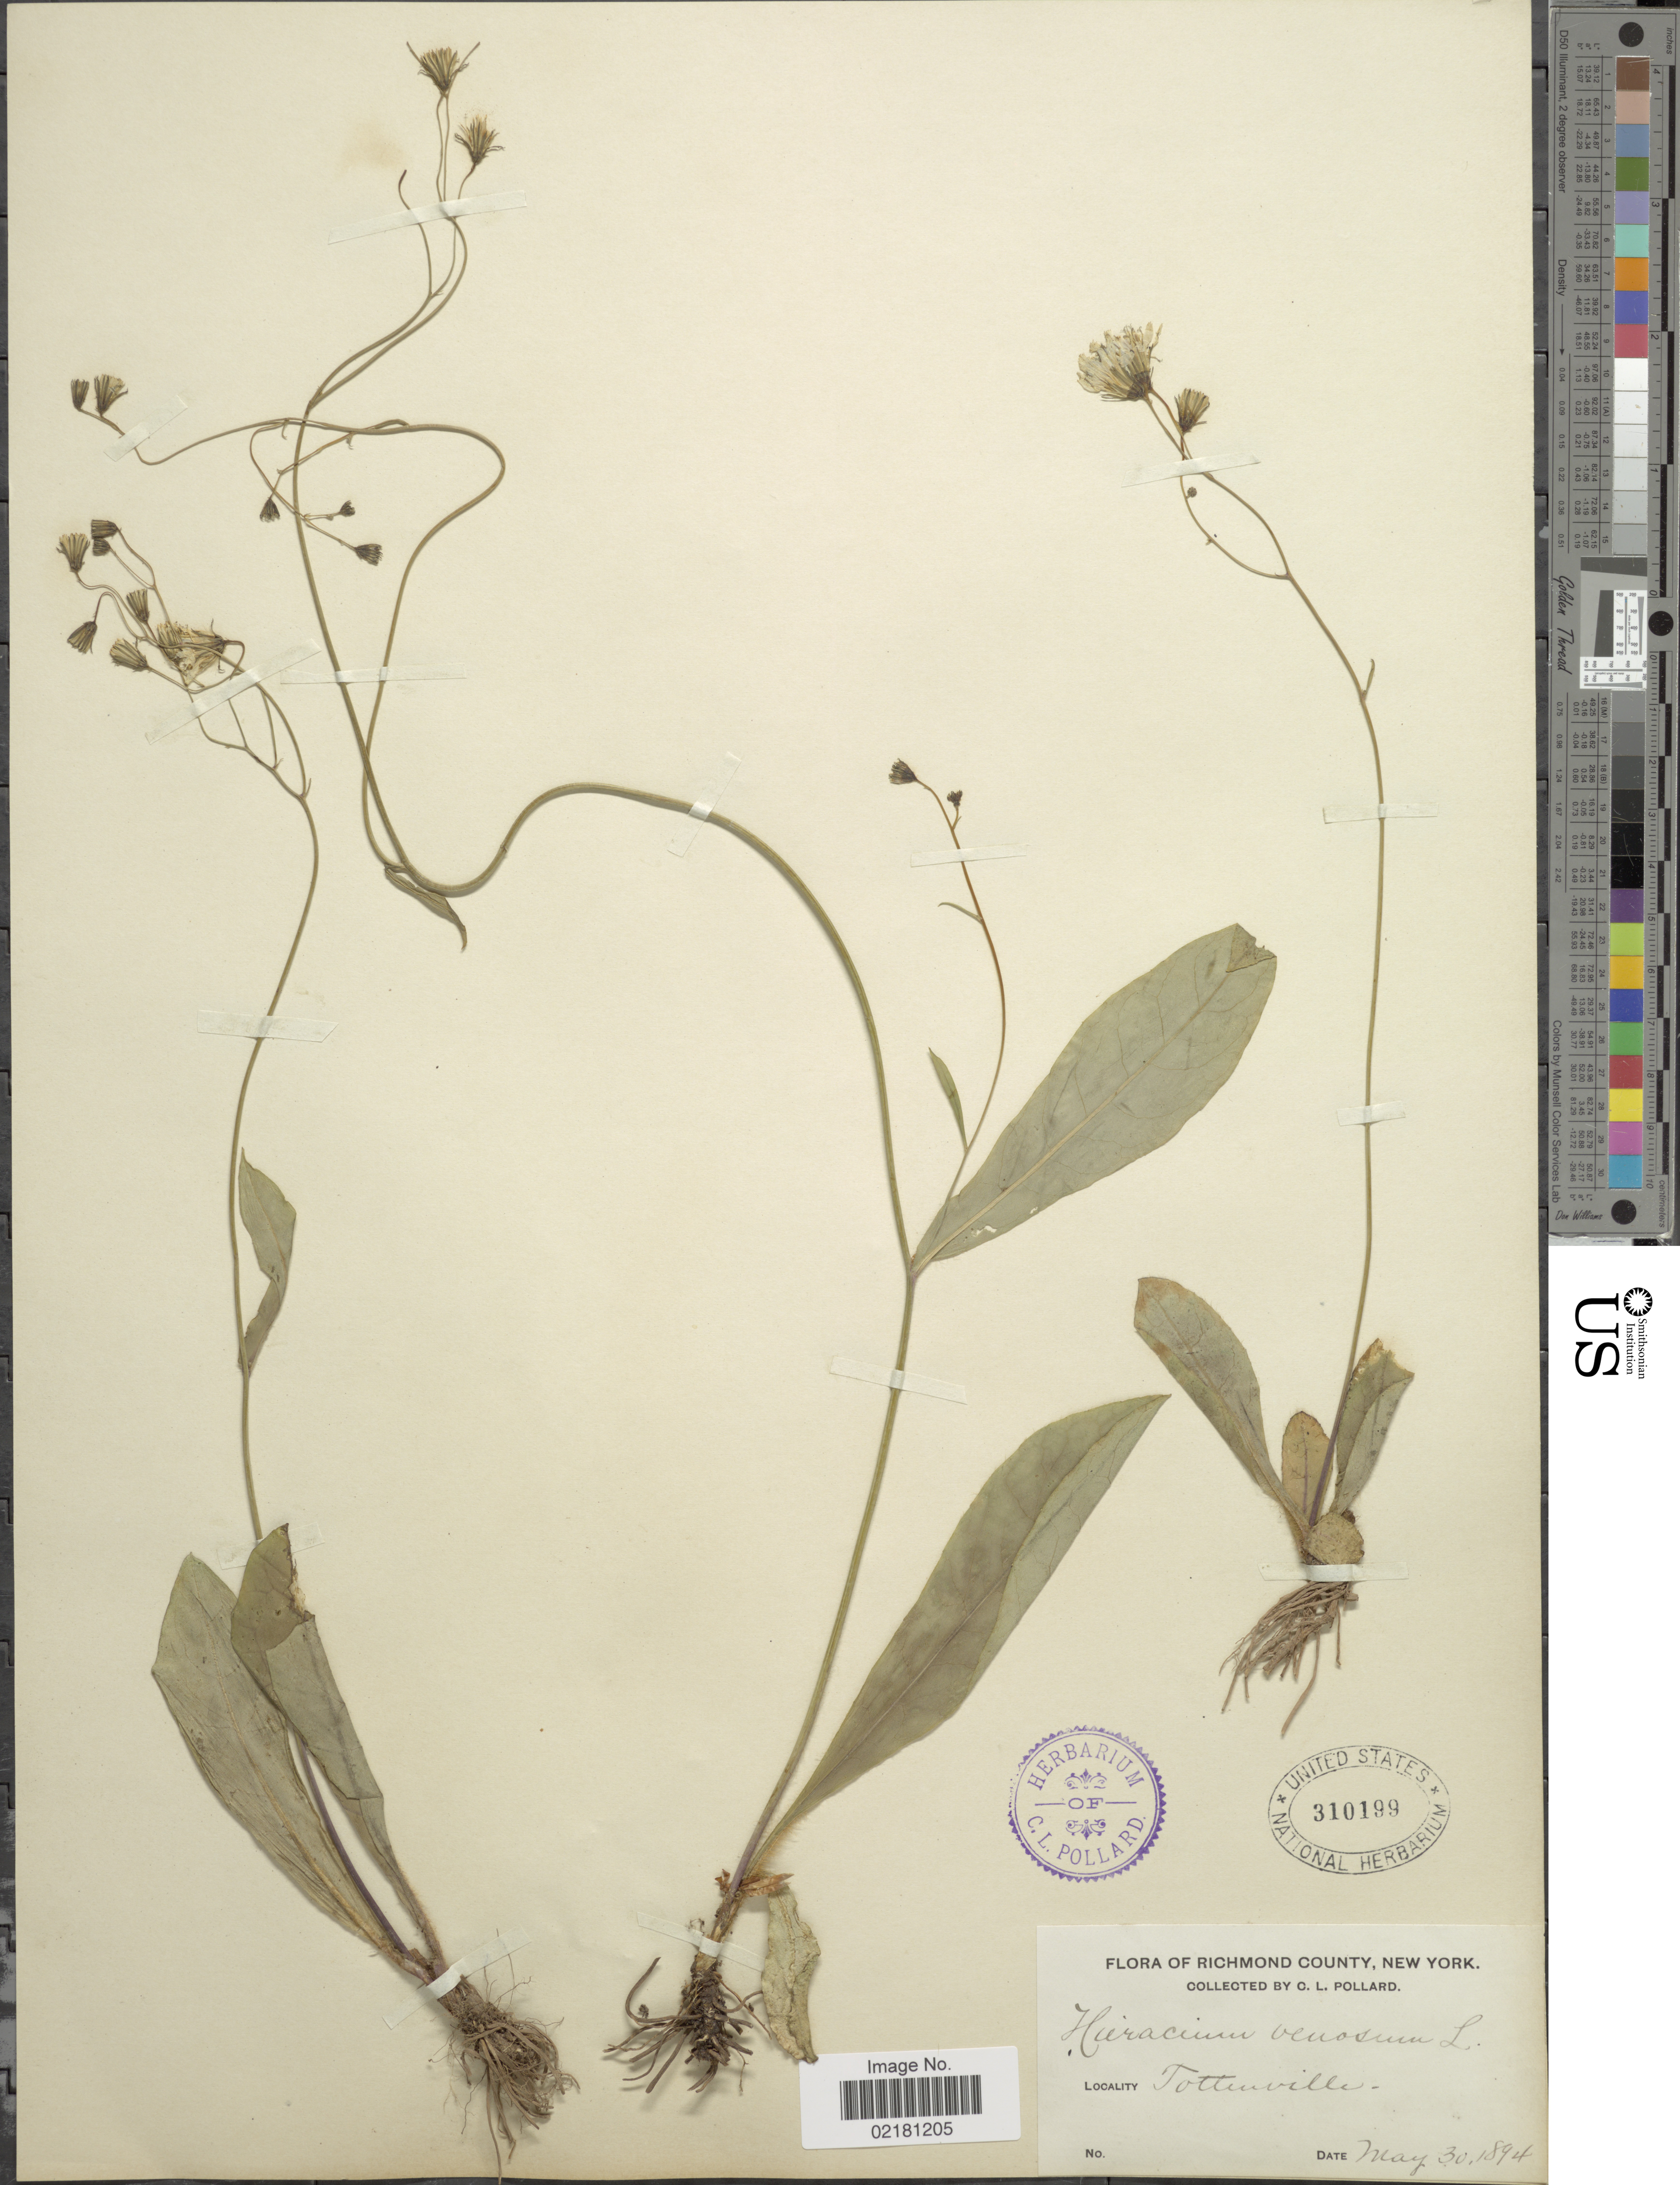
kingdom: Plantae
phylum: Tracheophyta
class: Magnoliopsida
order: Asterales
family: Asteraceae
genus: Hieracium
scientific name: Hieracium venosum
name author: L.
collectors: C. L. Pollard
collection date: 1894-05-30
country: United States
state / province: New York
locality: Richmond County, New York. Tottenville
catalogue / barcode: US 310199